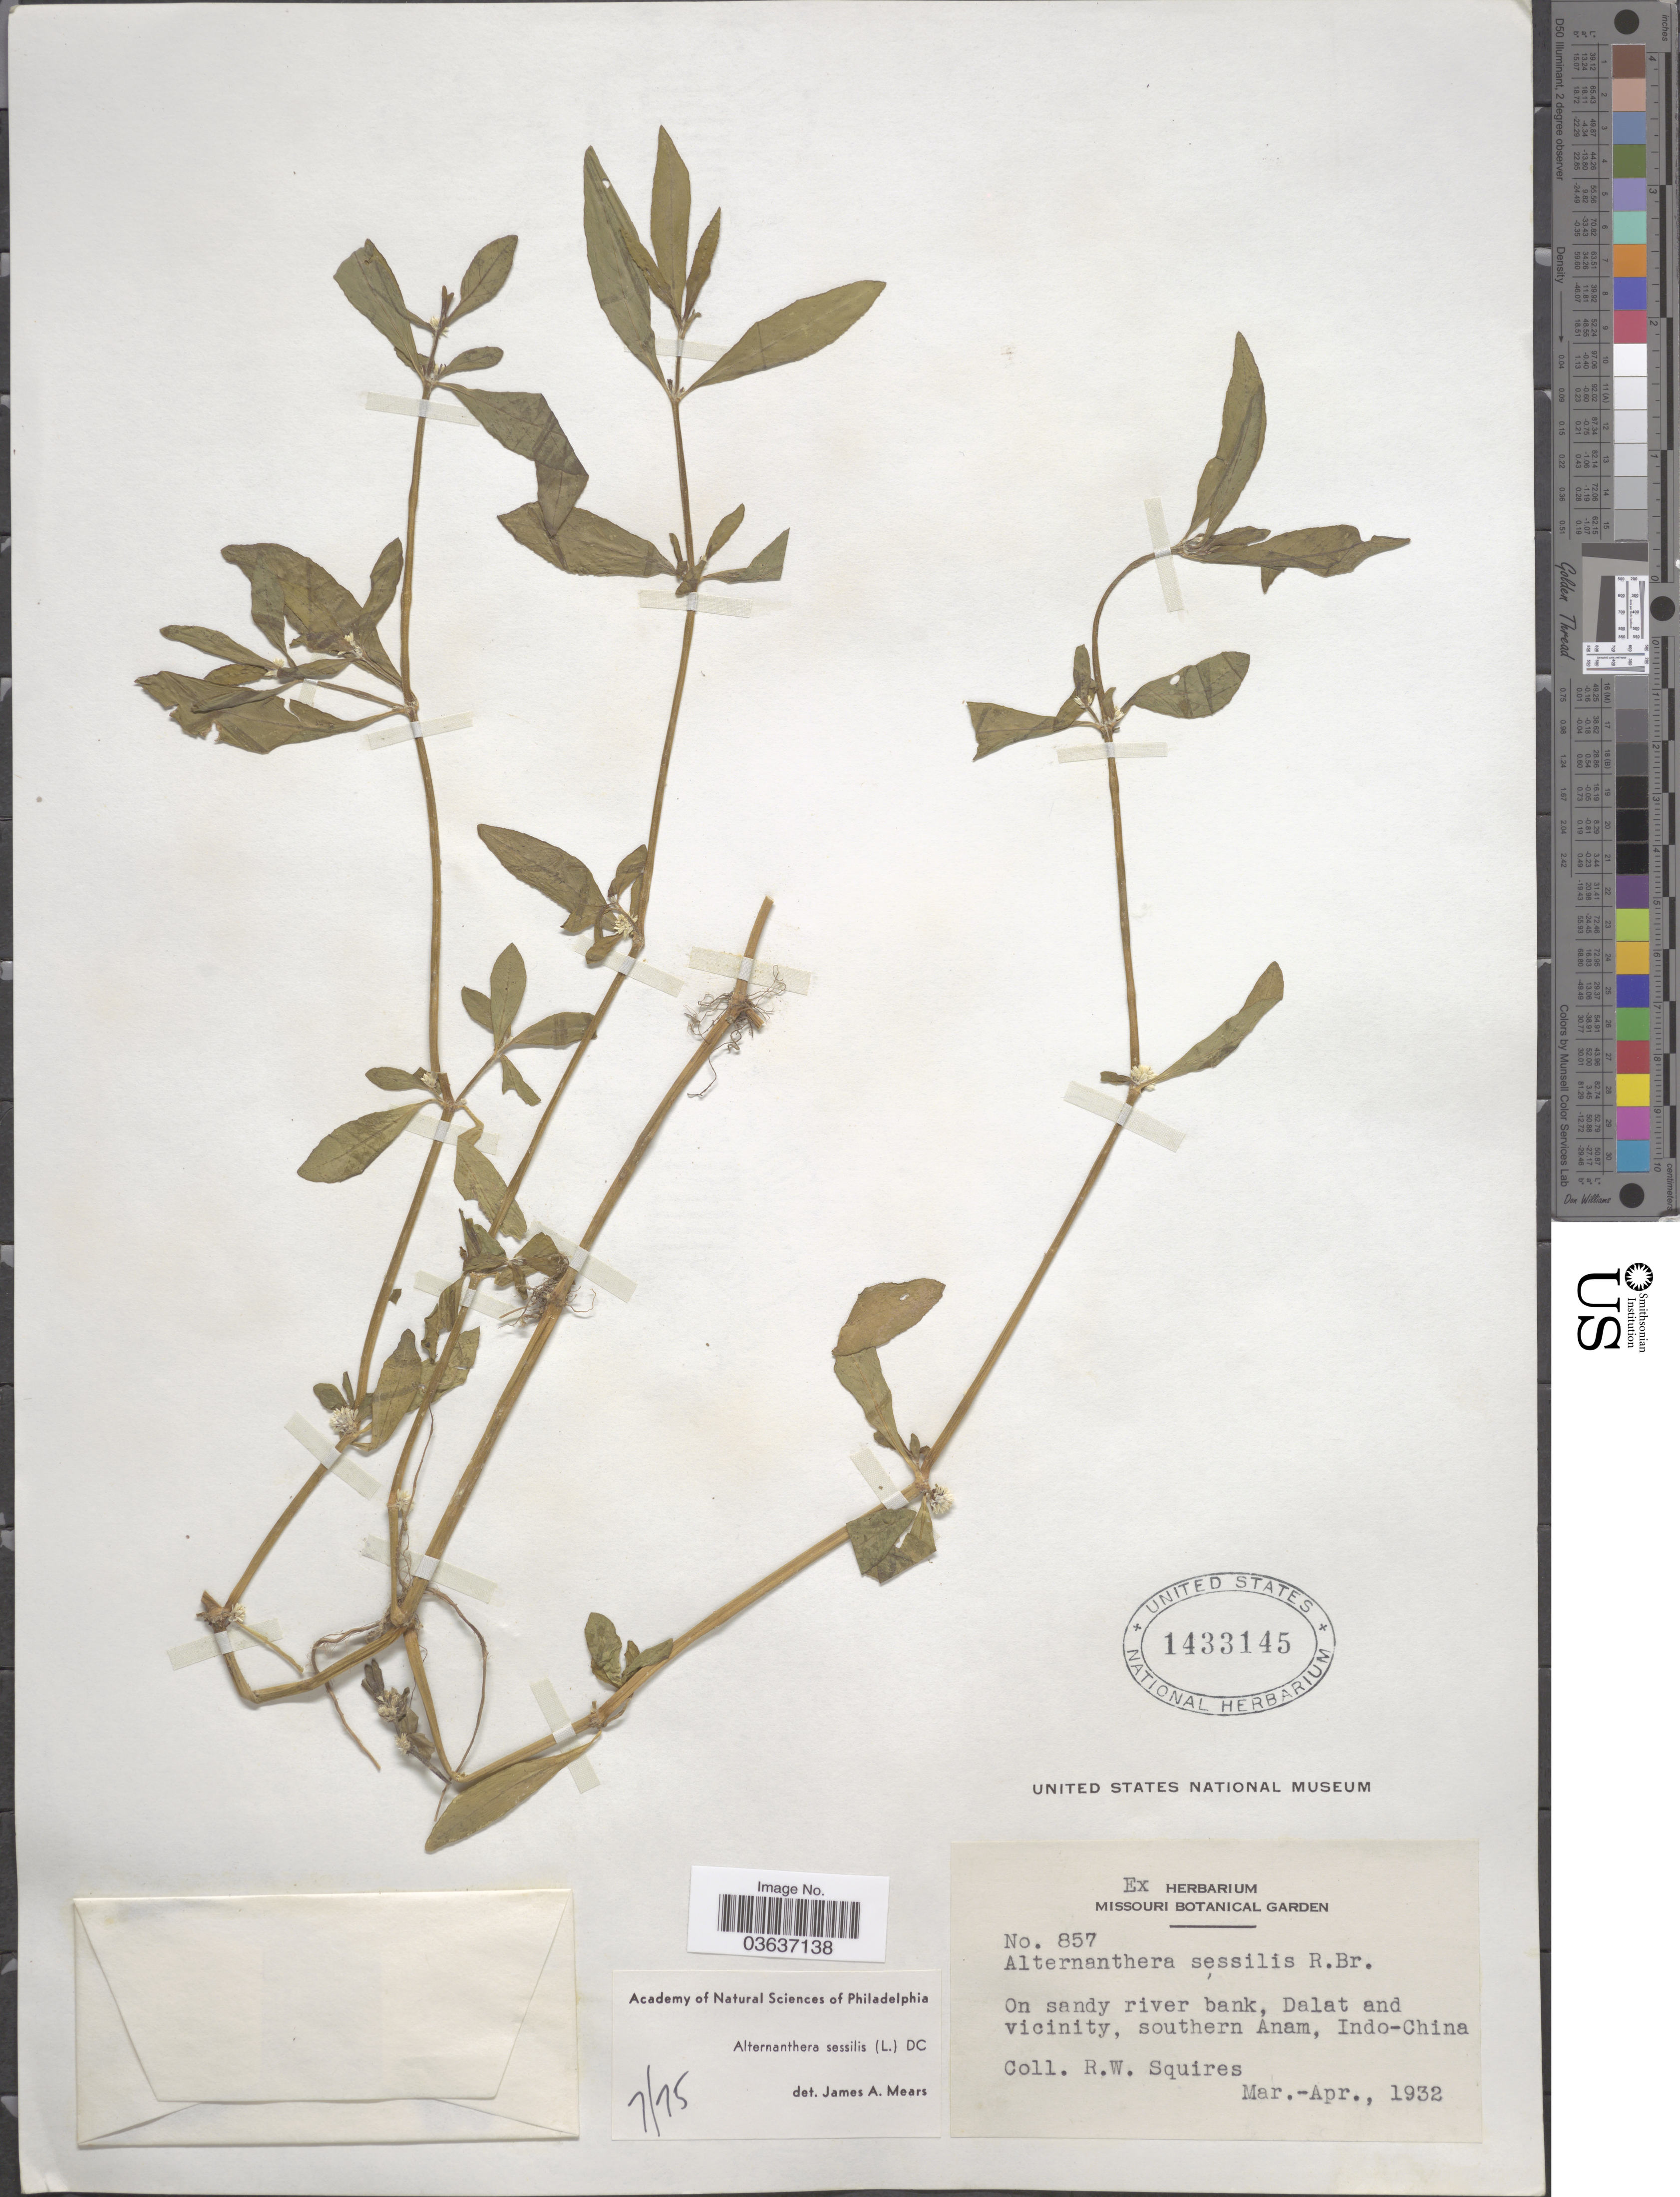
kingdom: Plantae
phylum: Tracheophyta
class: Magnoliopsida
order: Caryophyllales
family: Amaranthaceae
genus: Alternanthera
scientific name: Alternanthera sessilis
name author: (L.) DC.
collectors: R. Squires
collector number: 857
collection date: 1932-03/1932-04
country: Vietnam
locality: On sandy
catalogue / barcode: US 1433145